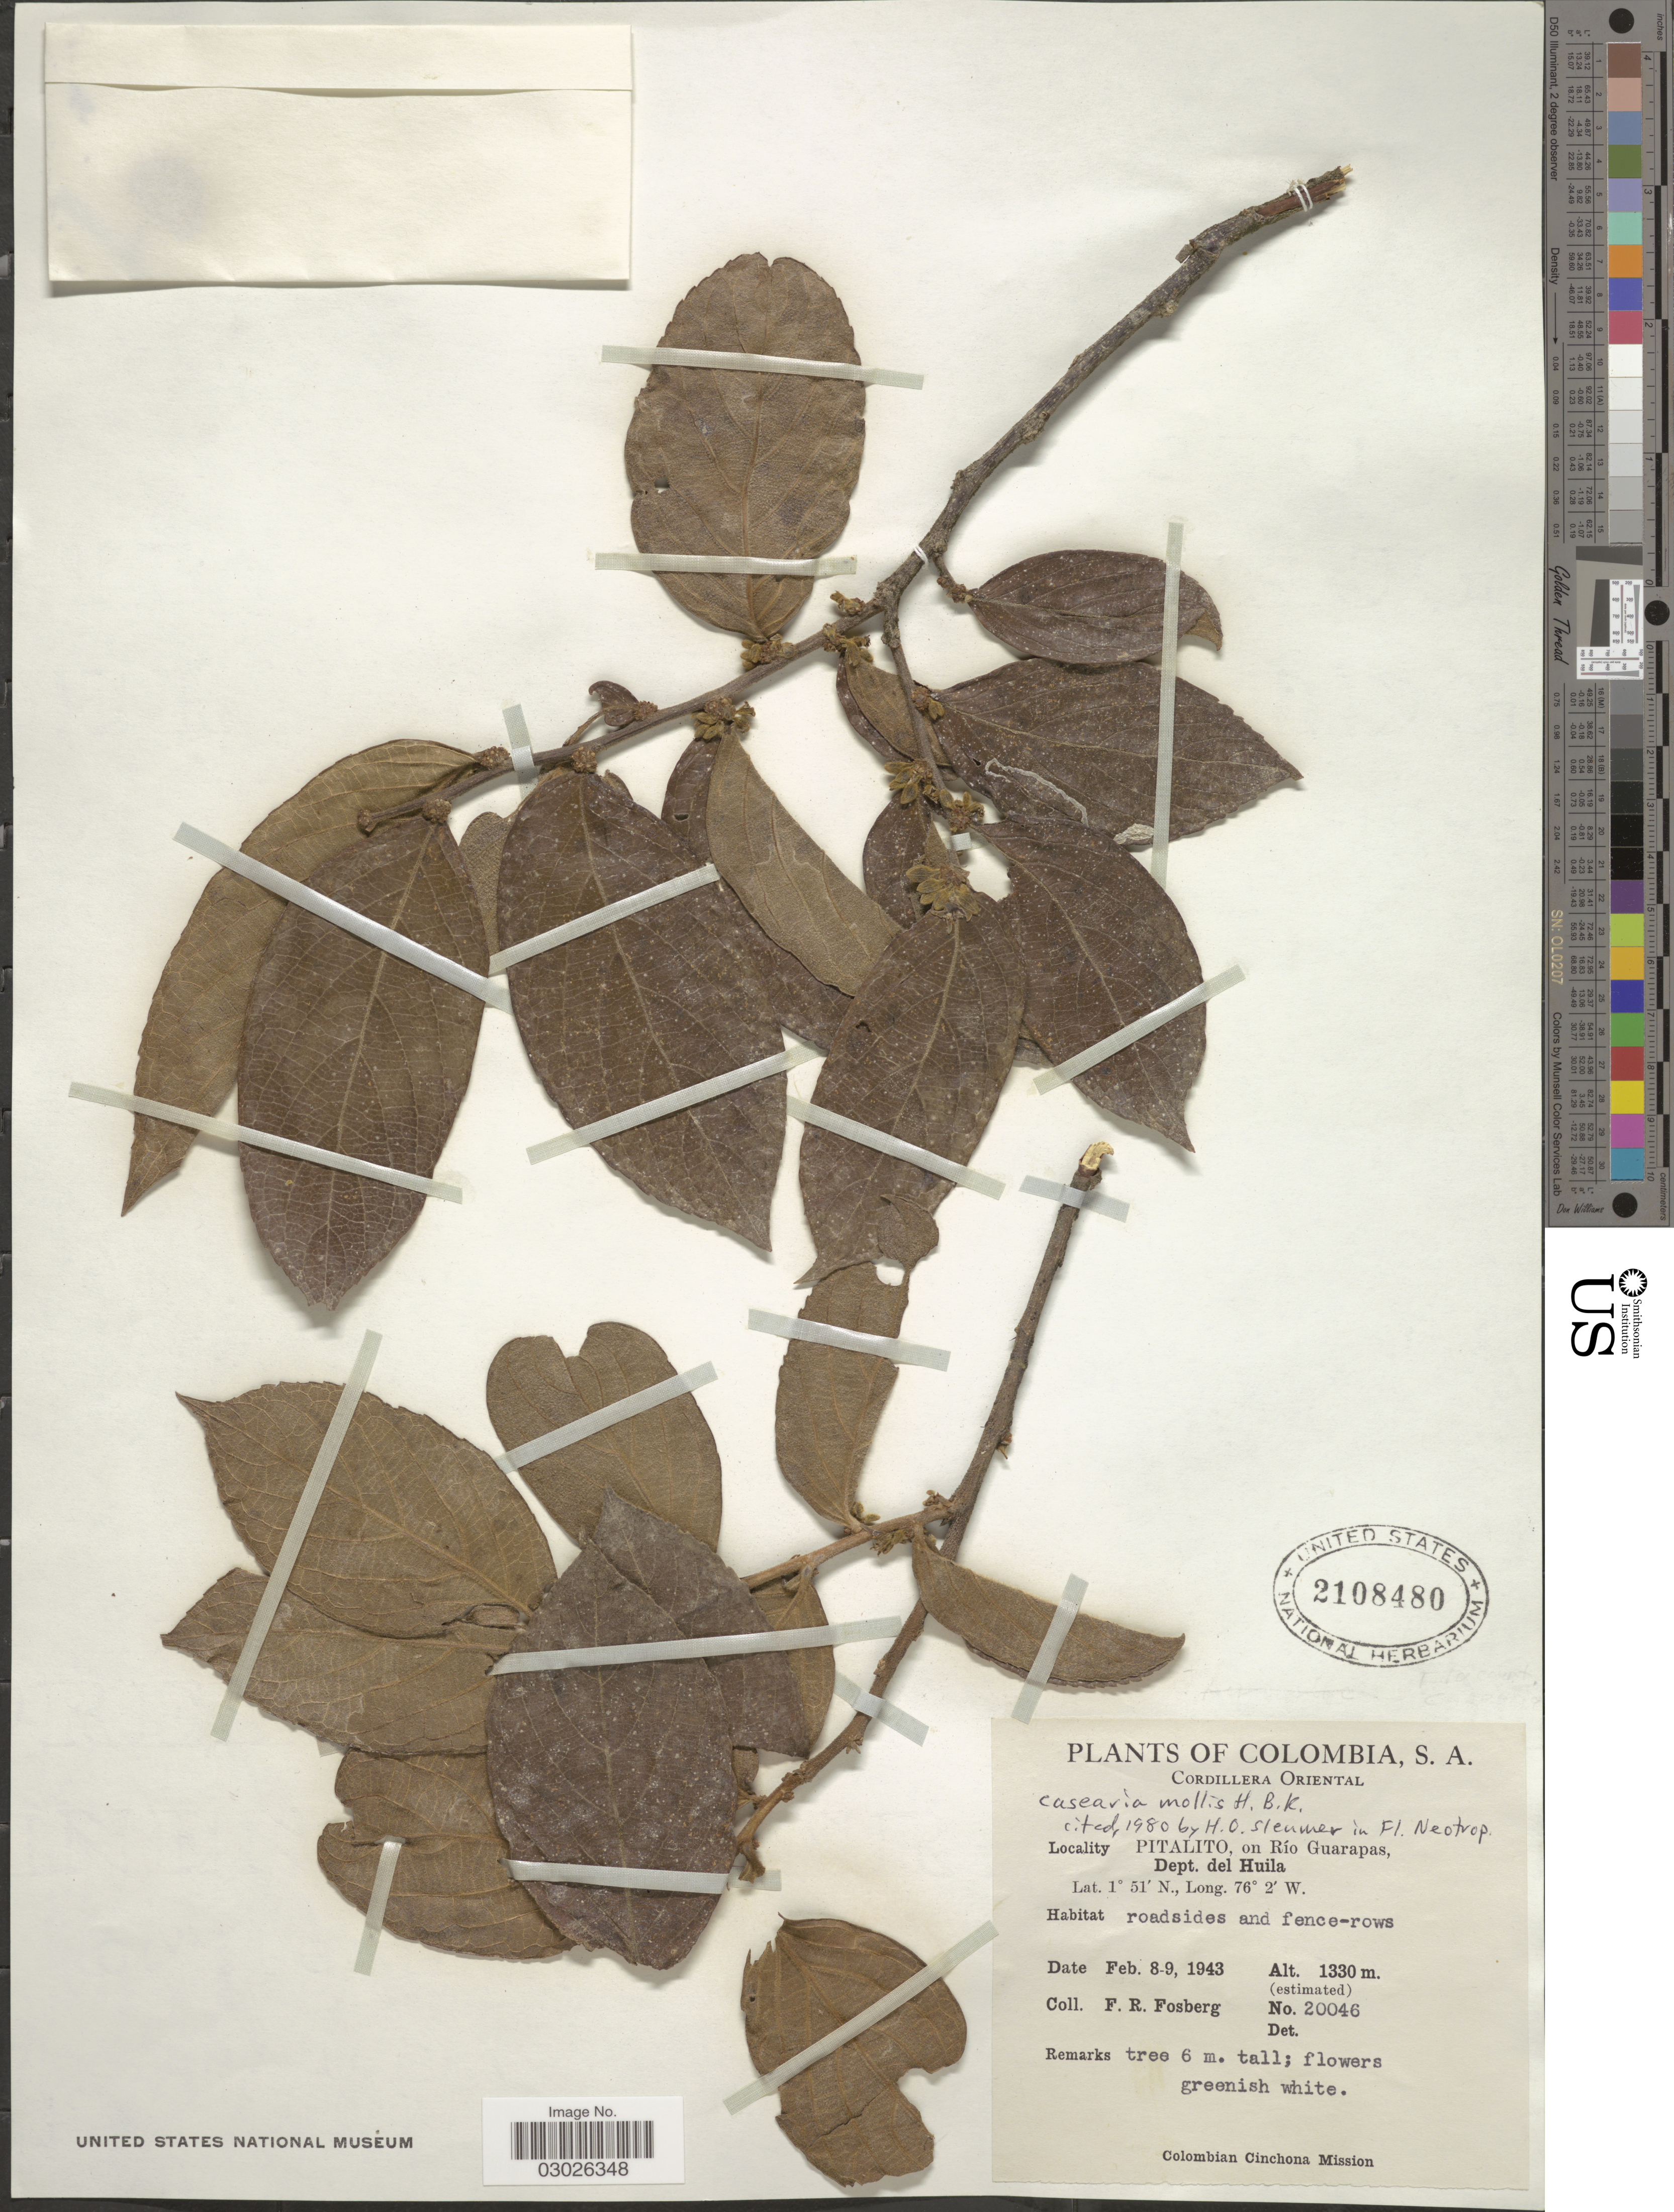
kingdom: Plantae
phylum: Tracheophyta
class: Magnoliopsida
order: Malpighiales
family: Salicaceae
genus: Casearia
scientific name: Casearia mollis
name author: Kunth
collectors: F. R. Fosberg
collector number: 20046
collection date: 1943-02-08/1943-02-09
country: Colombia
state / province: Huila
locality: Cordillera Oriental. Pitalito, on Río Guarapas, Dept. del Huila.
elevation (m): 1330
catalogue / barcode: US 2108480